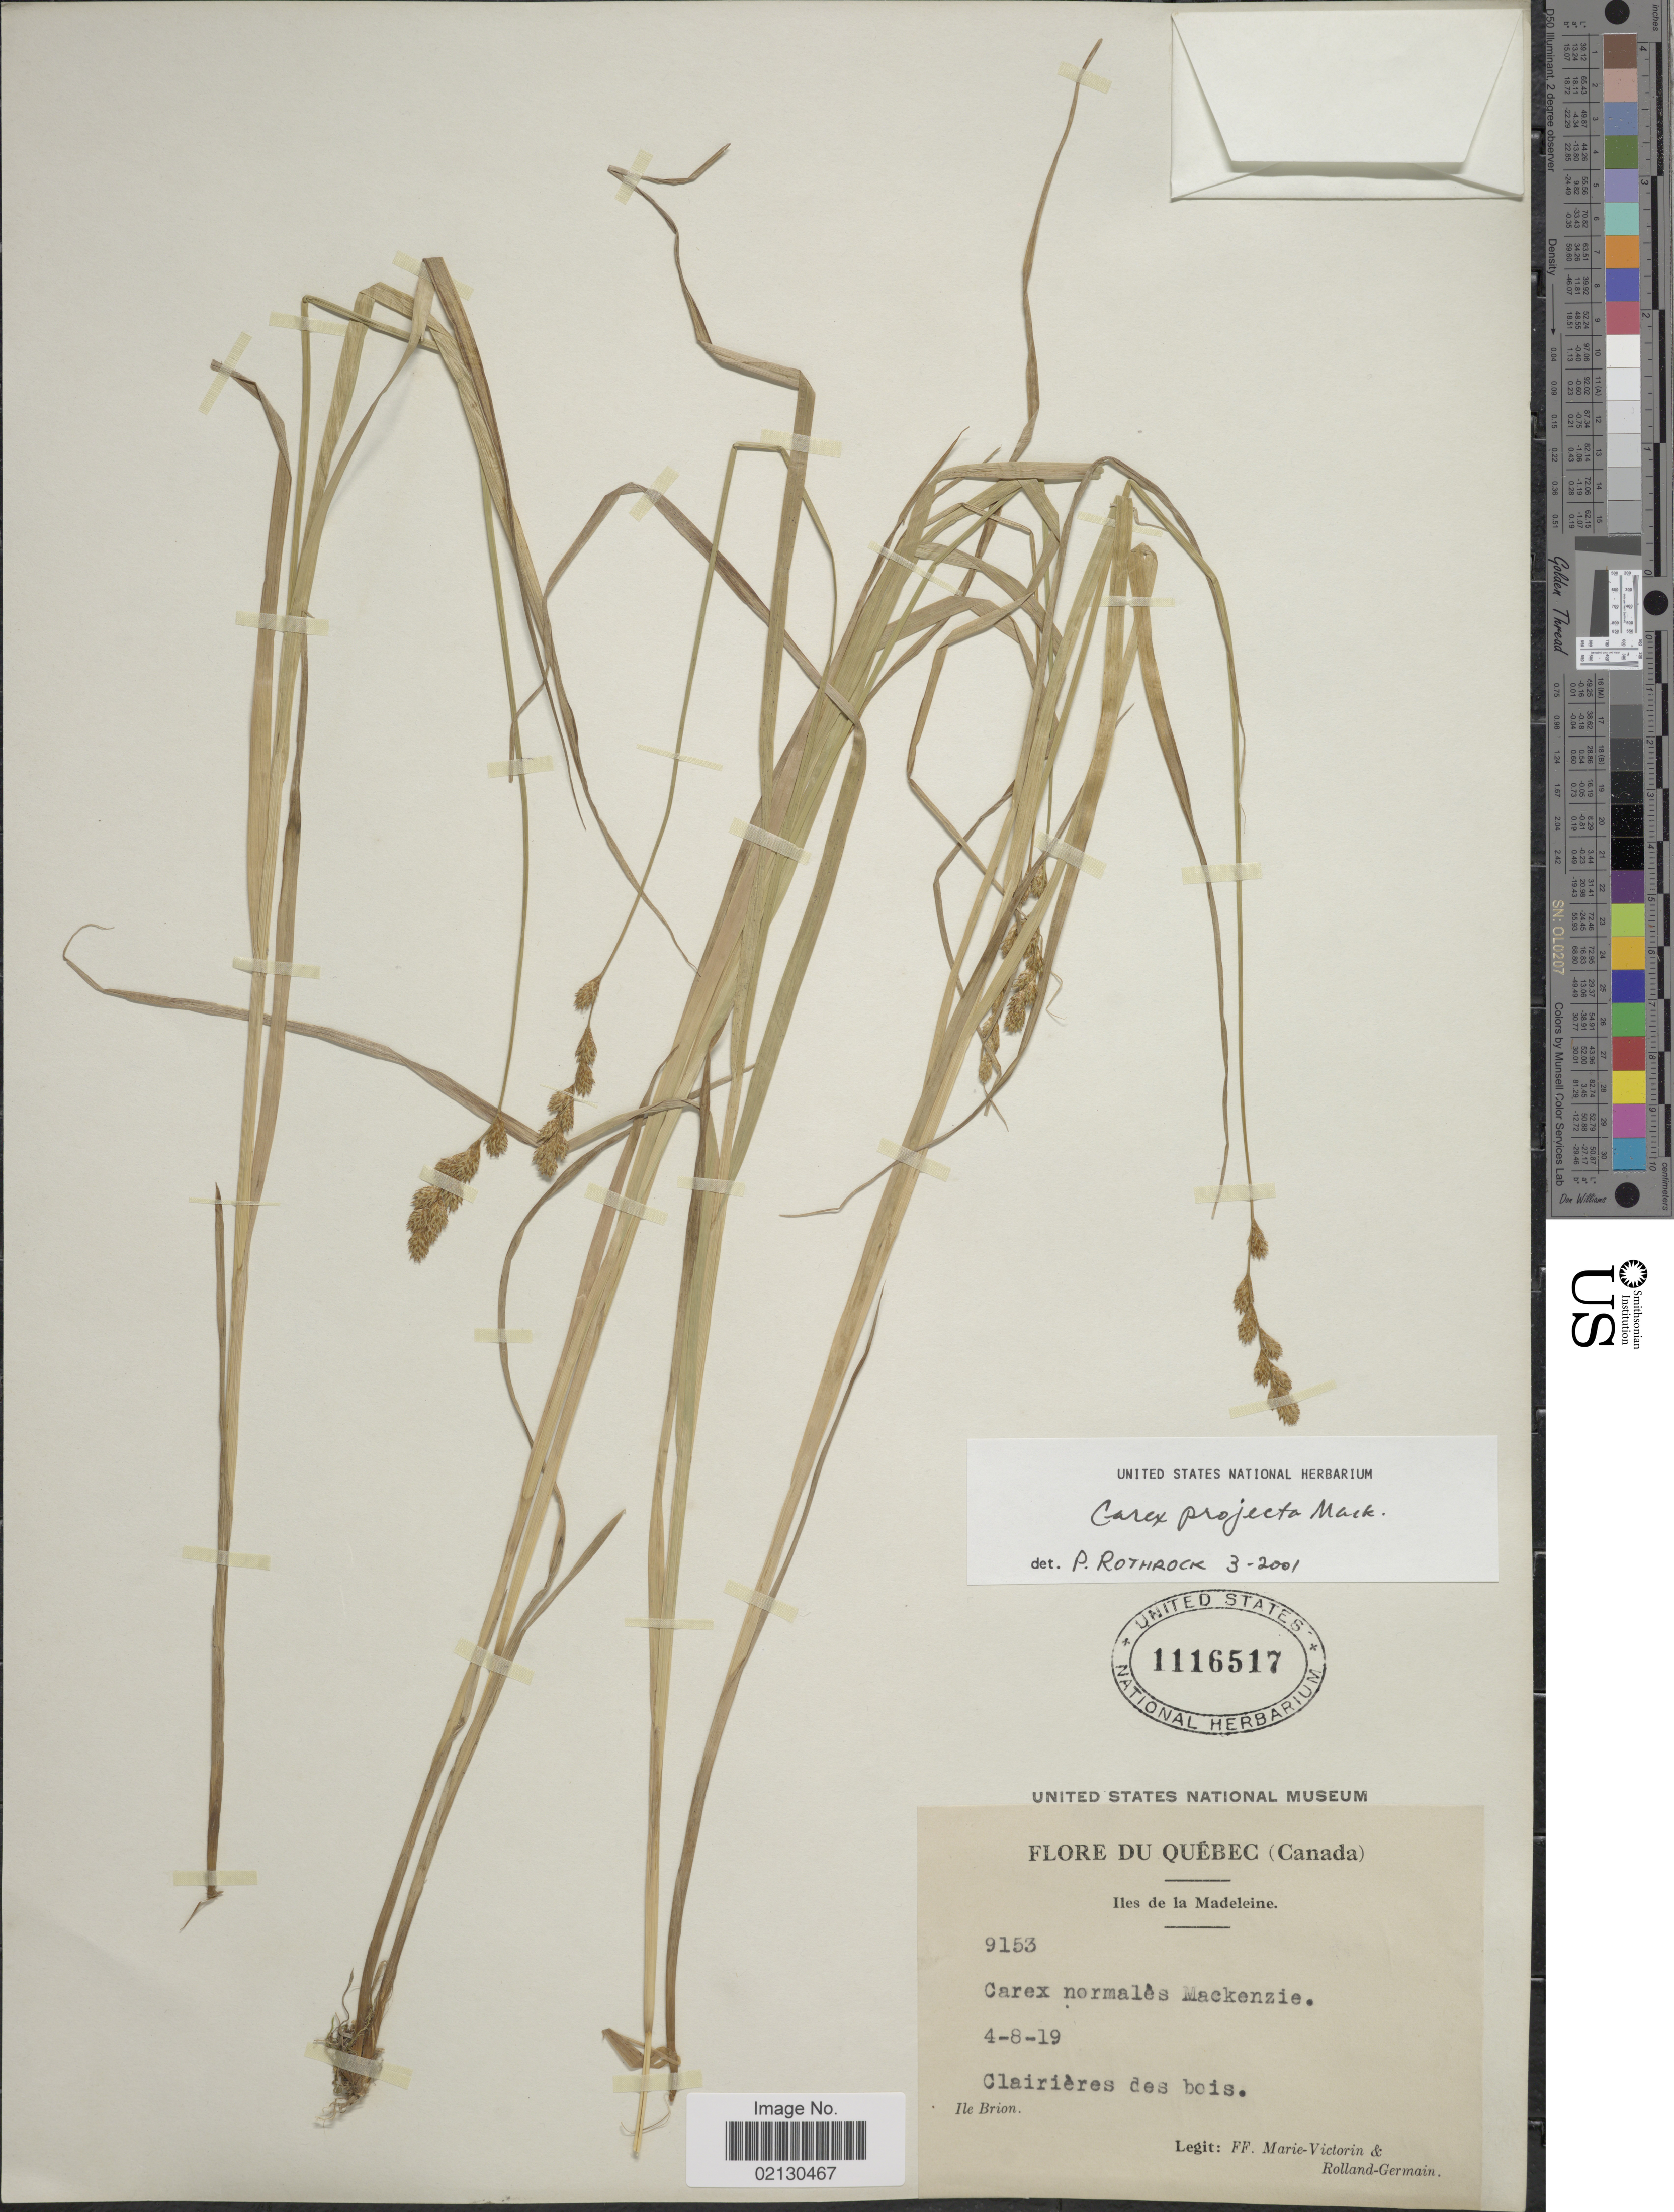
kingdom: Plantae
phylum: Tracheophyta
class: Liliopsida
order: Poales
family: Cyperaceae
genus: Carex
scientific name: Carex projecta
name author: Mack.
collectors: F. Marie-Victorin & Rolland-Germain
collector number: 9153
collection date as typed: Transcribed d/m/y: 4/8/19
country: Canada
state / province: Quebec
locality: Iles de la Madeleine. Ile Brion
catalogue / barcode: US 1116517